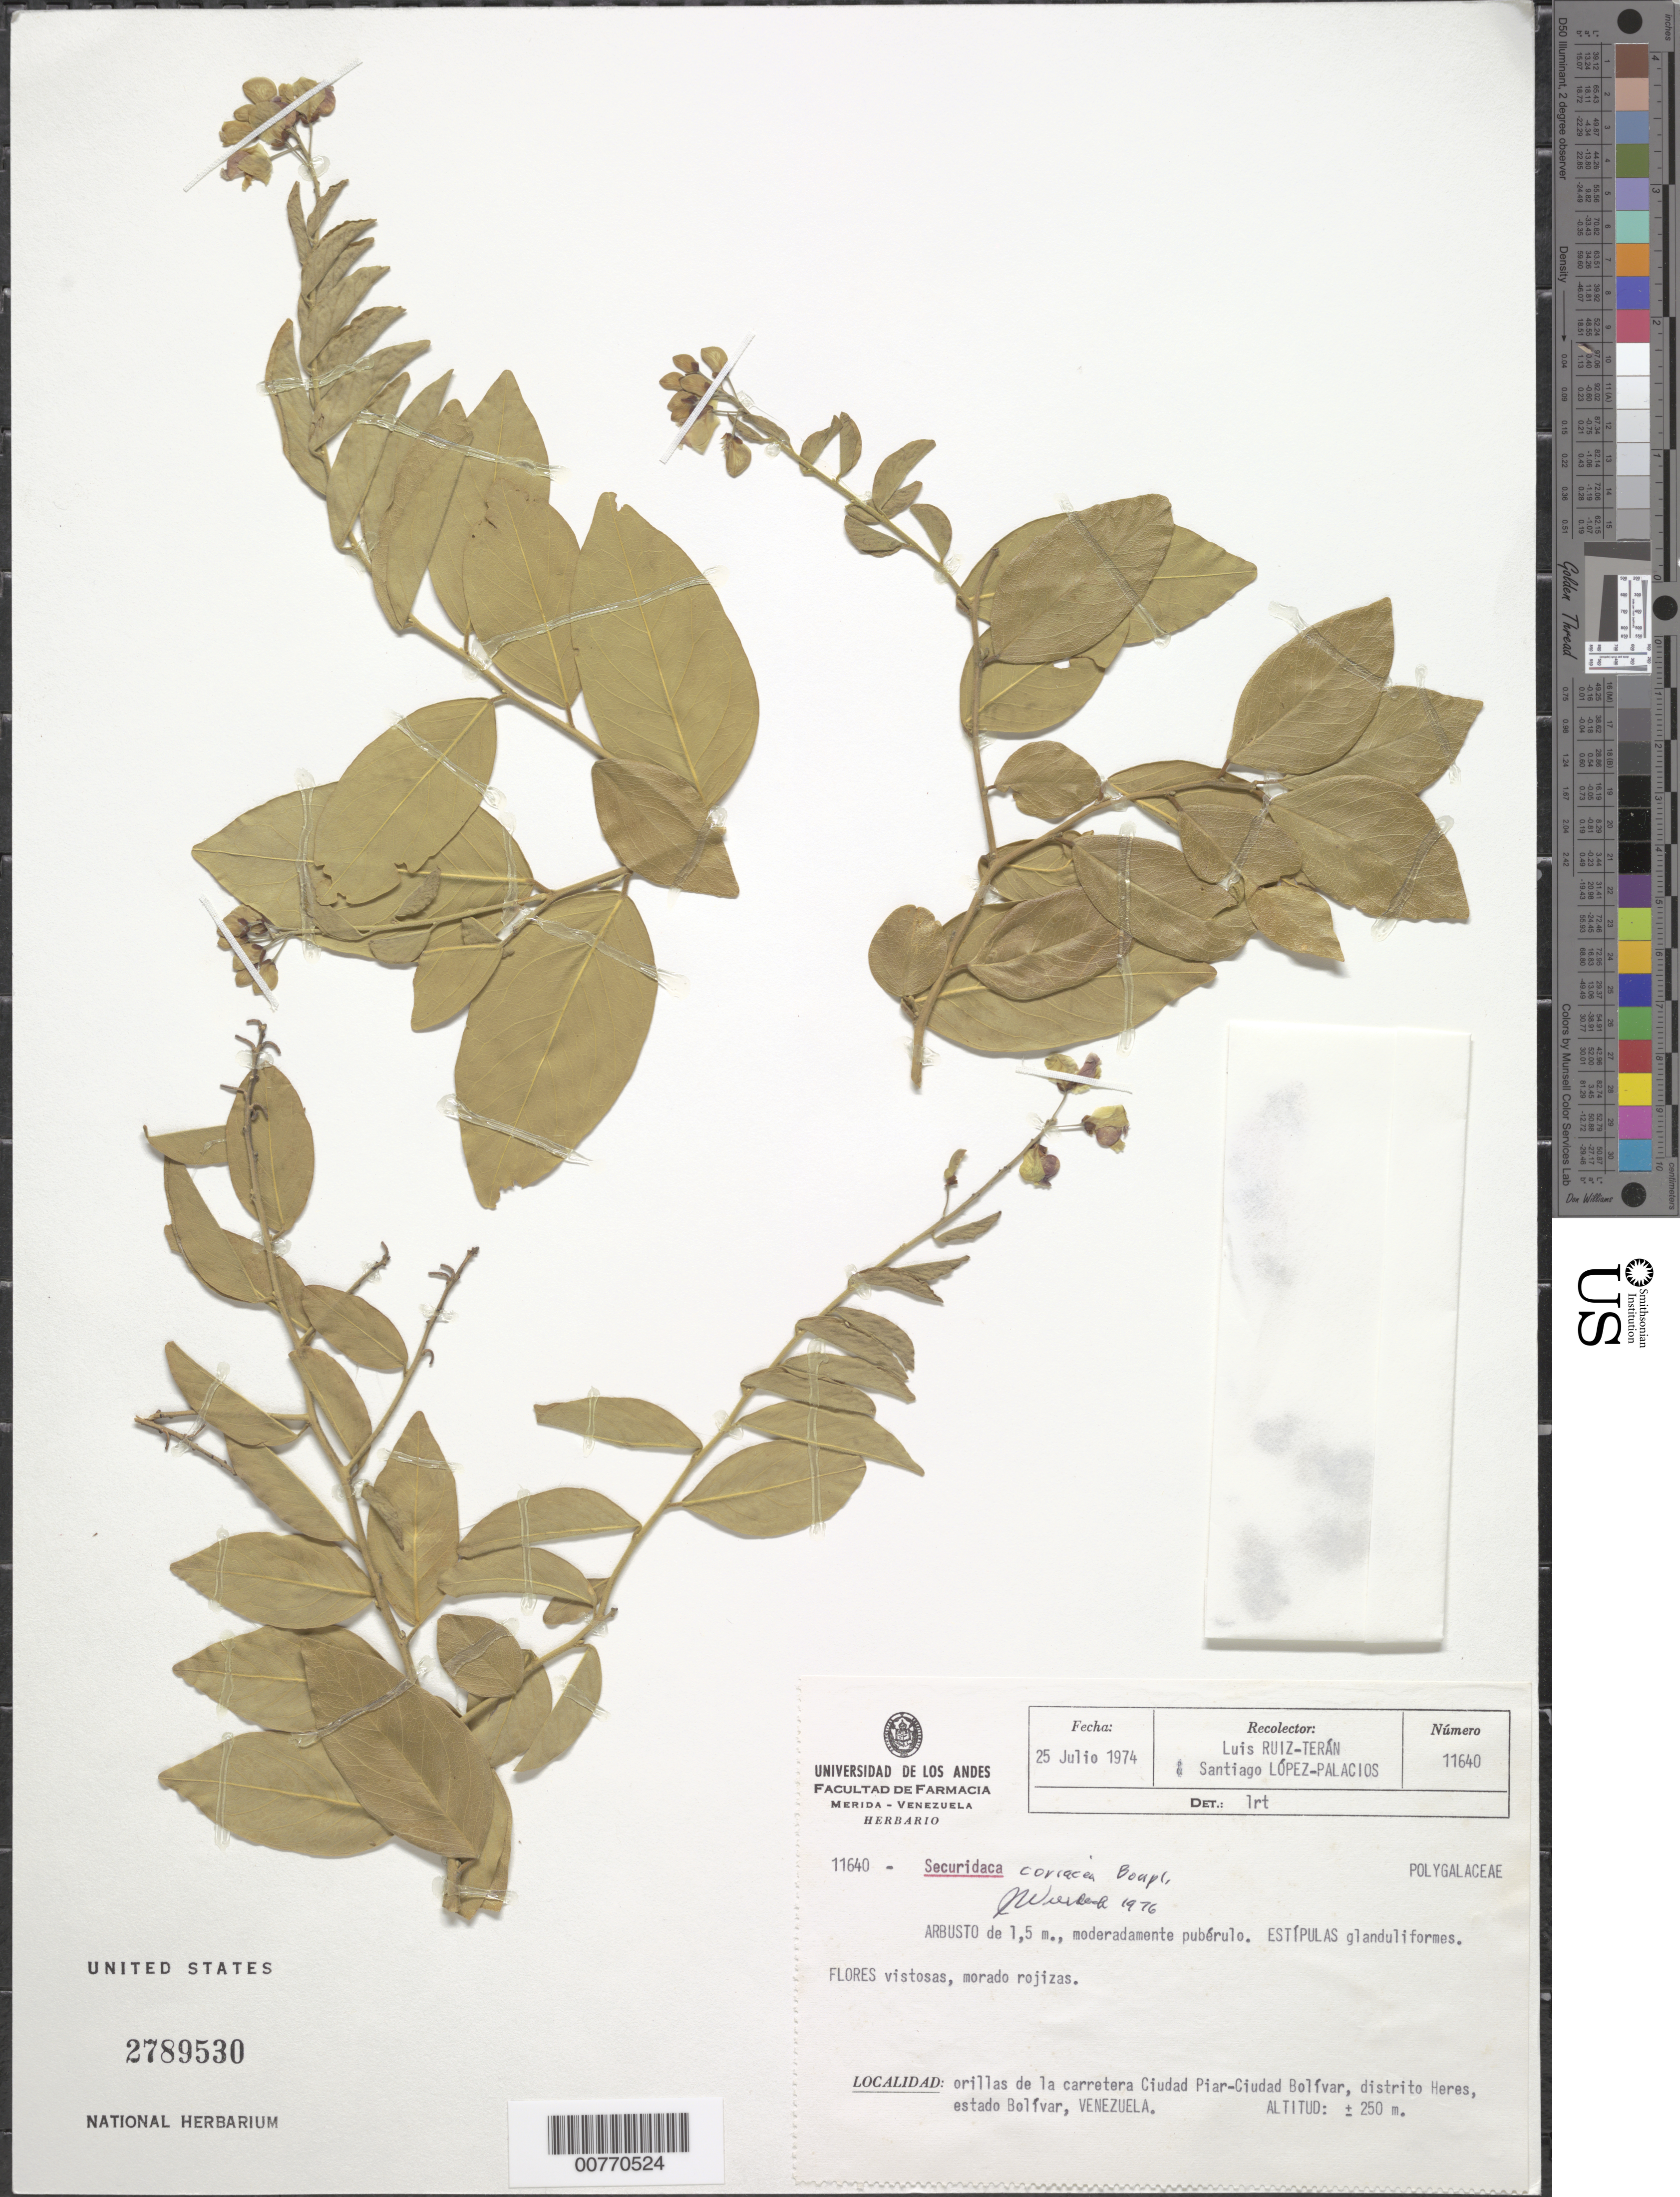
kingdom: Plantae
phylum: Tracheophyta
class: Magnoliopsida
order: Fabales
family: Polygalaceae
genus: Securidaca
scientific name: Securidaca coriacea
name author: Bonpl. ex Steud.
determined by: Wurdack, John J., (US), US (UNITED STATES)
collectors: L. E. Ruíz-Terán & S. López-Palacios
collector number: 11640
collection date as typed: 25-Jul-74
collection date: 1974-07-25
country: Venezuela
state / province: Bolívar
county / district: Heres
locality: Ciudad Piar-Ciudad Bolívar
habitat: Roadside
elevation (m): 250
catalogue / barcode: US 2789530